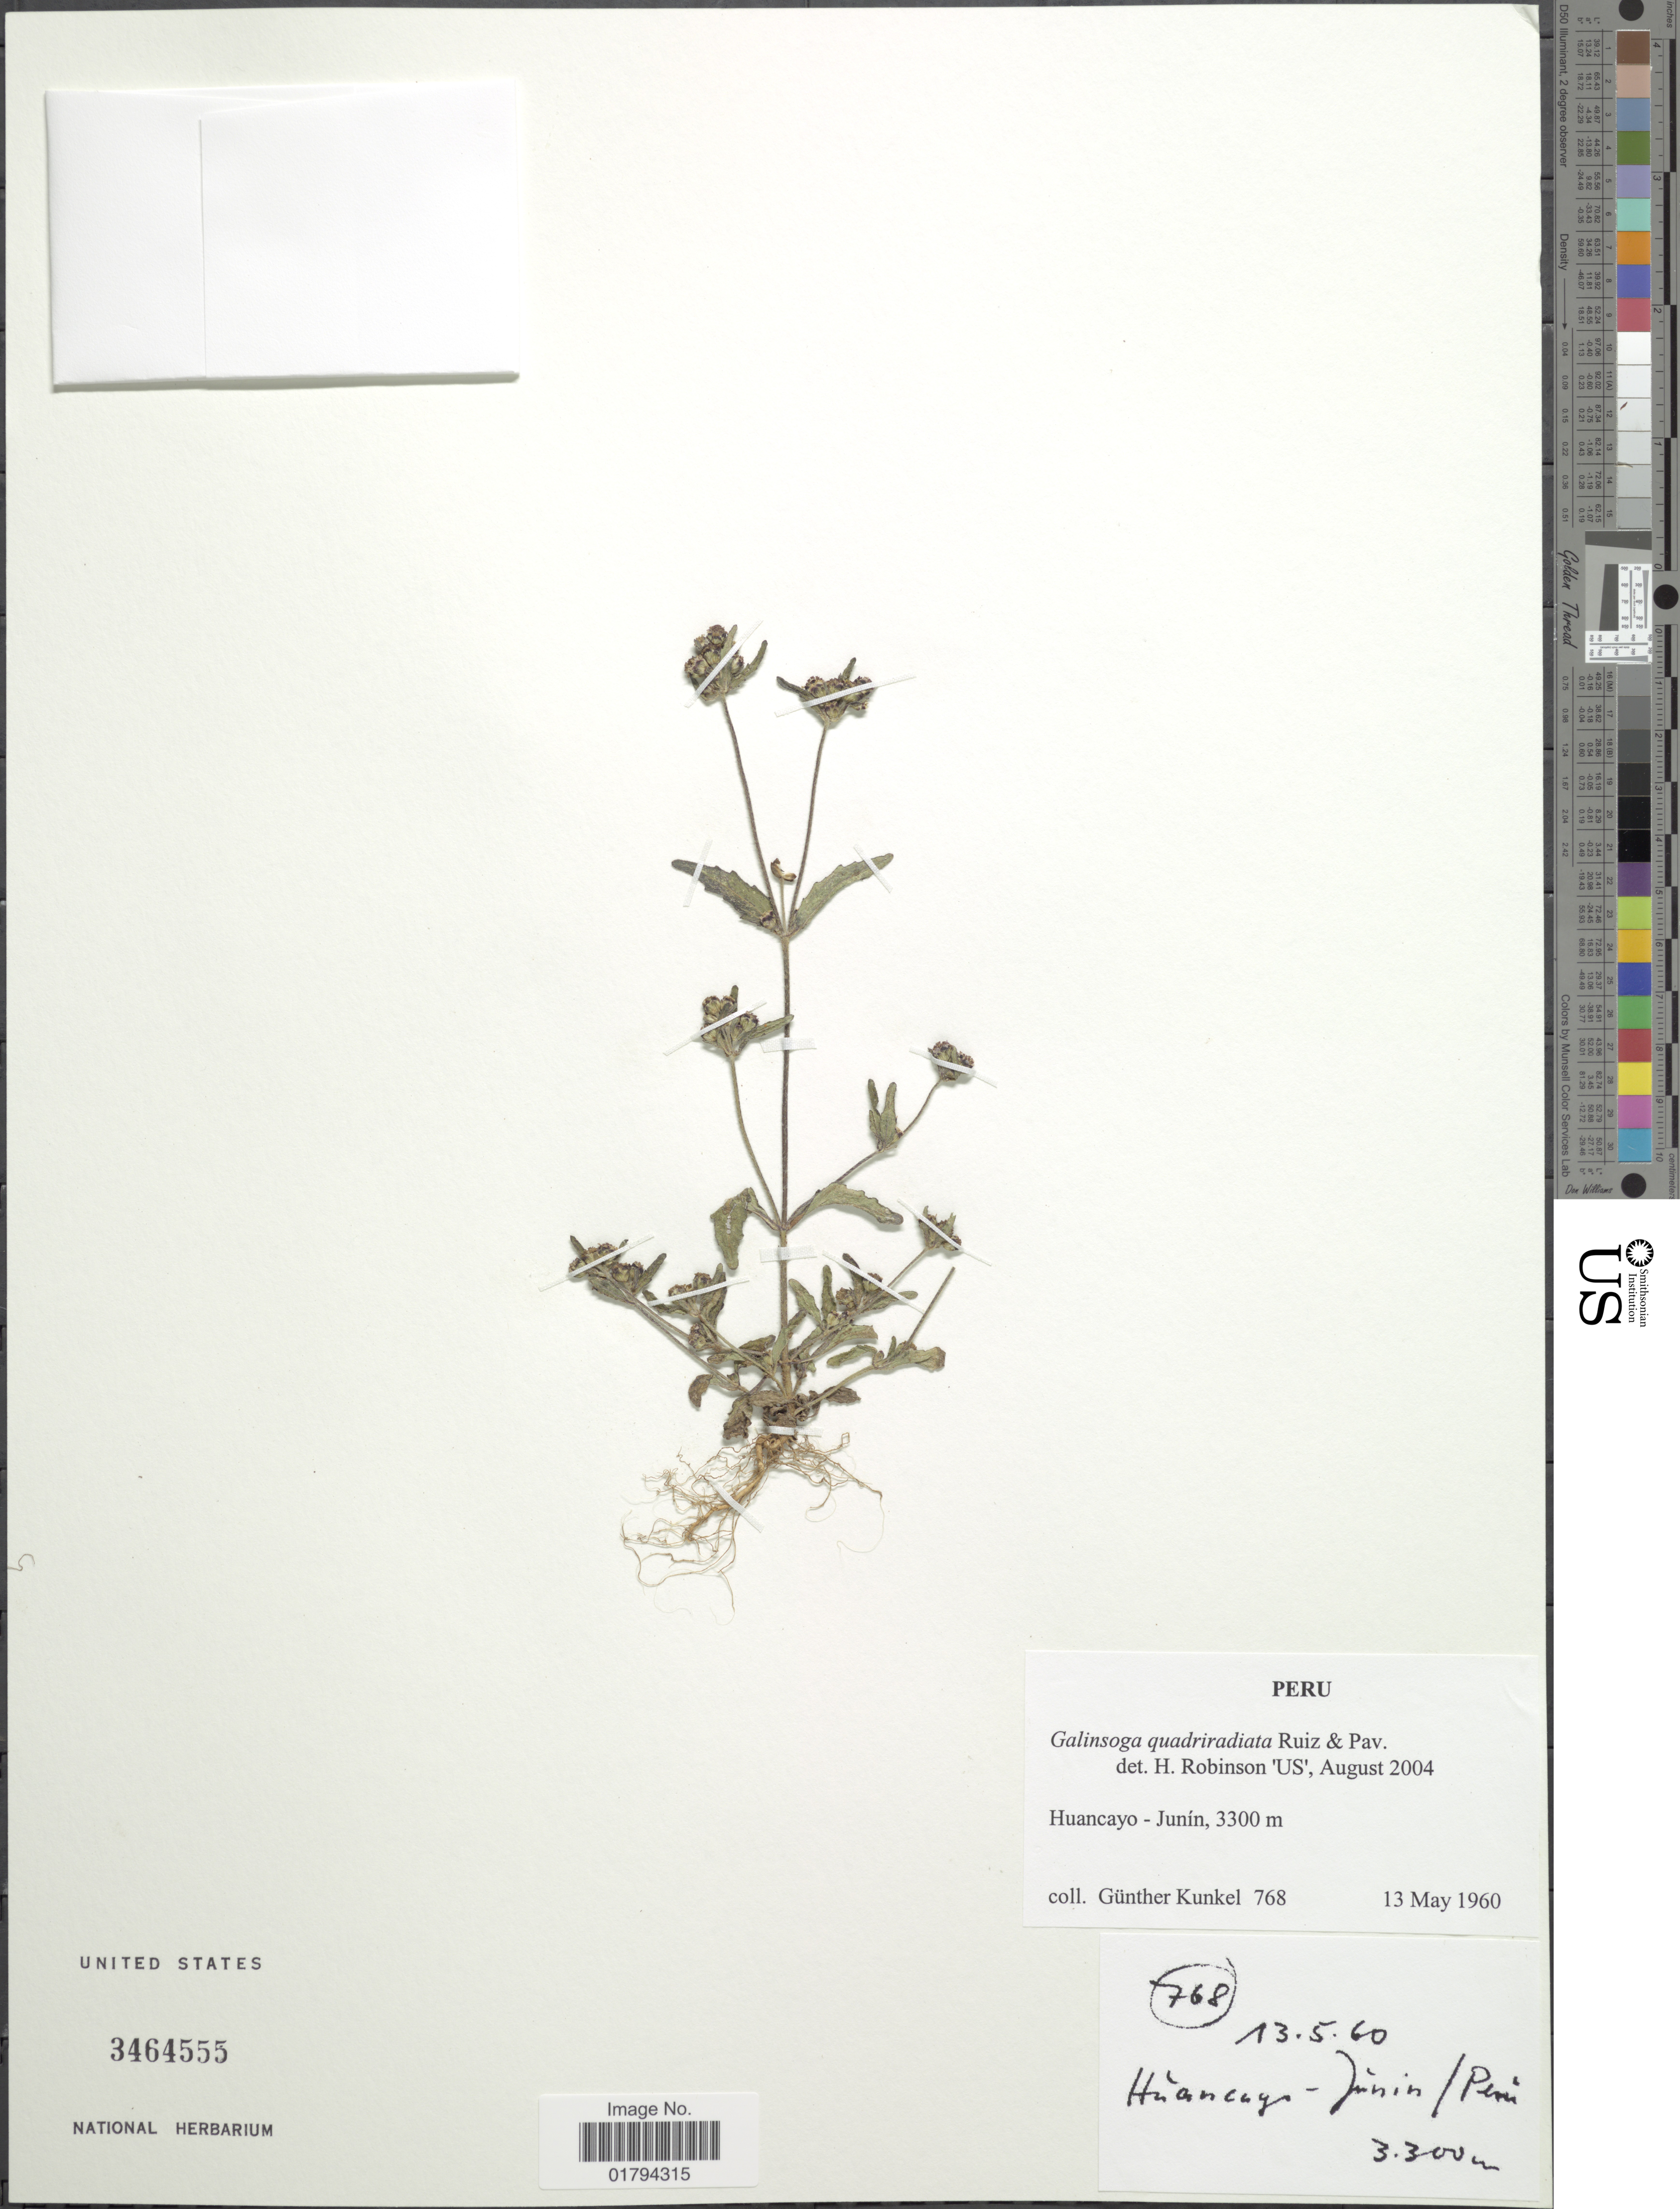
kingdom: Plantae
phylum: Tracheophyta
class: Magnoliopsida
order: Asterales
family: Asteraceae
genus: Galinsoga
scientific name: Galinsoga mandonii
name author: Sch. Bip.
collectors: G. Kunkel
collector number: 768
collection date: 1960-05-13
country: Peru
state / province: Junín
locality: Huancayo.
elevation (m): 3300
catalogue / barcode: US 3464555